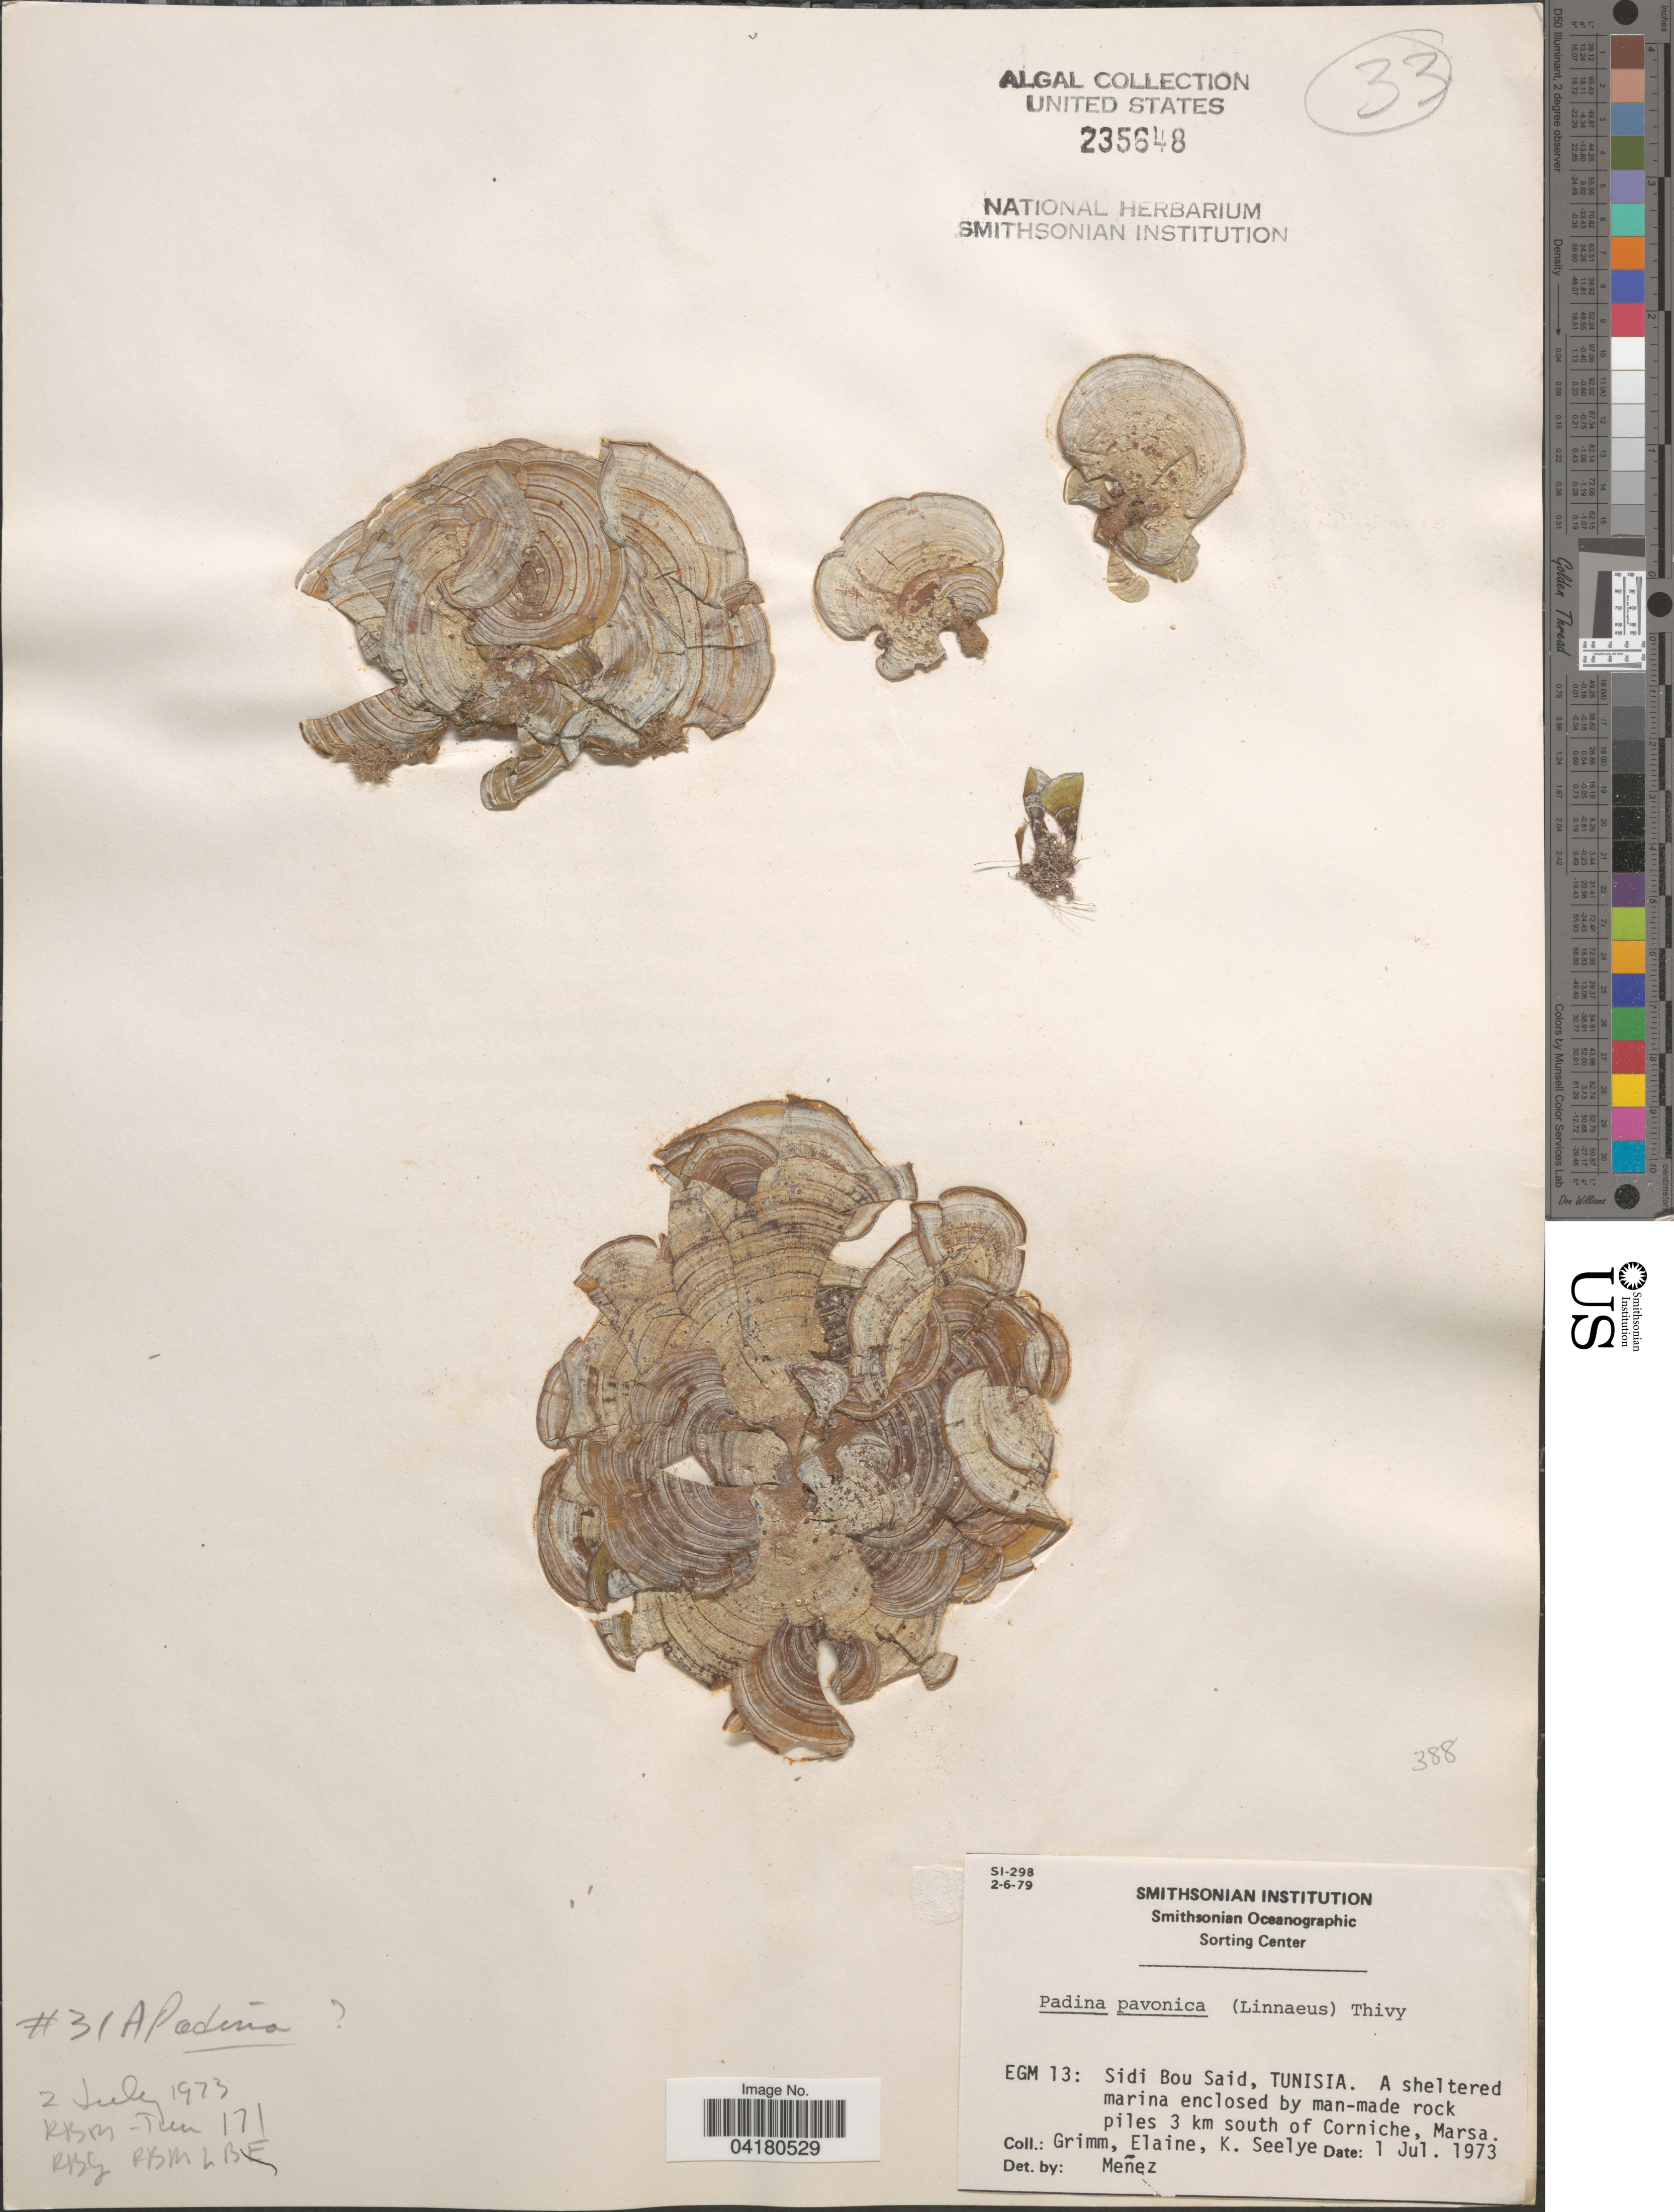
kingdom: Chromista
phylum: Ochrophyta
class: Phaeophyceae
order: Dictyotales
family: Dictyotaceae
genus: Padina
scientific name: Padina pavonica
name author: (L.) Thivy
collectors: Grimm, E. Seelye & K. Seelye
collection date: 1973-07-01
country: Tunisia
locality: EGM 13: Sidi Bou Said, Tunisia. A sheltered marina enclosed by man-made rock piles 3 km south of Corniche, Marsa.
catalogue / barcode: US 235648